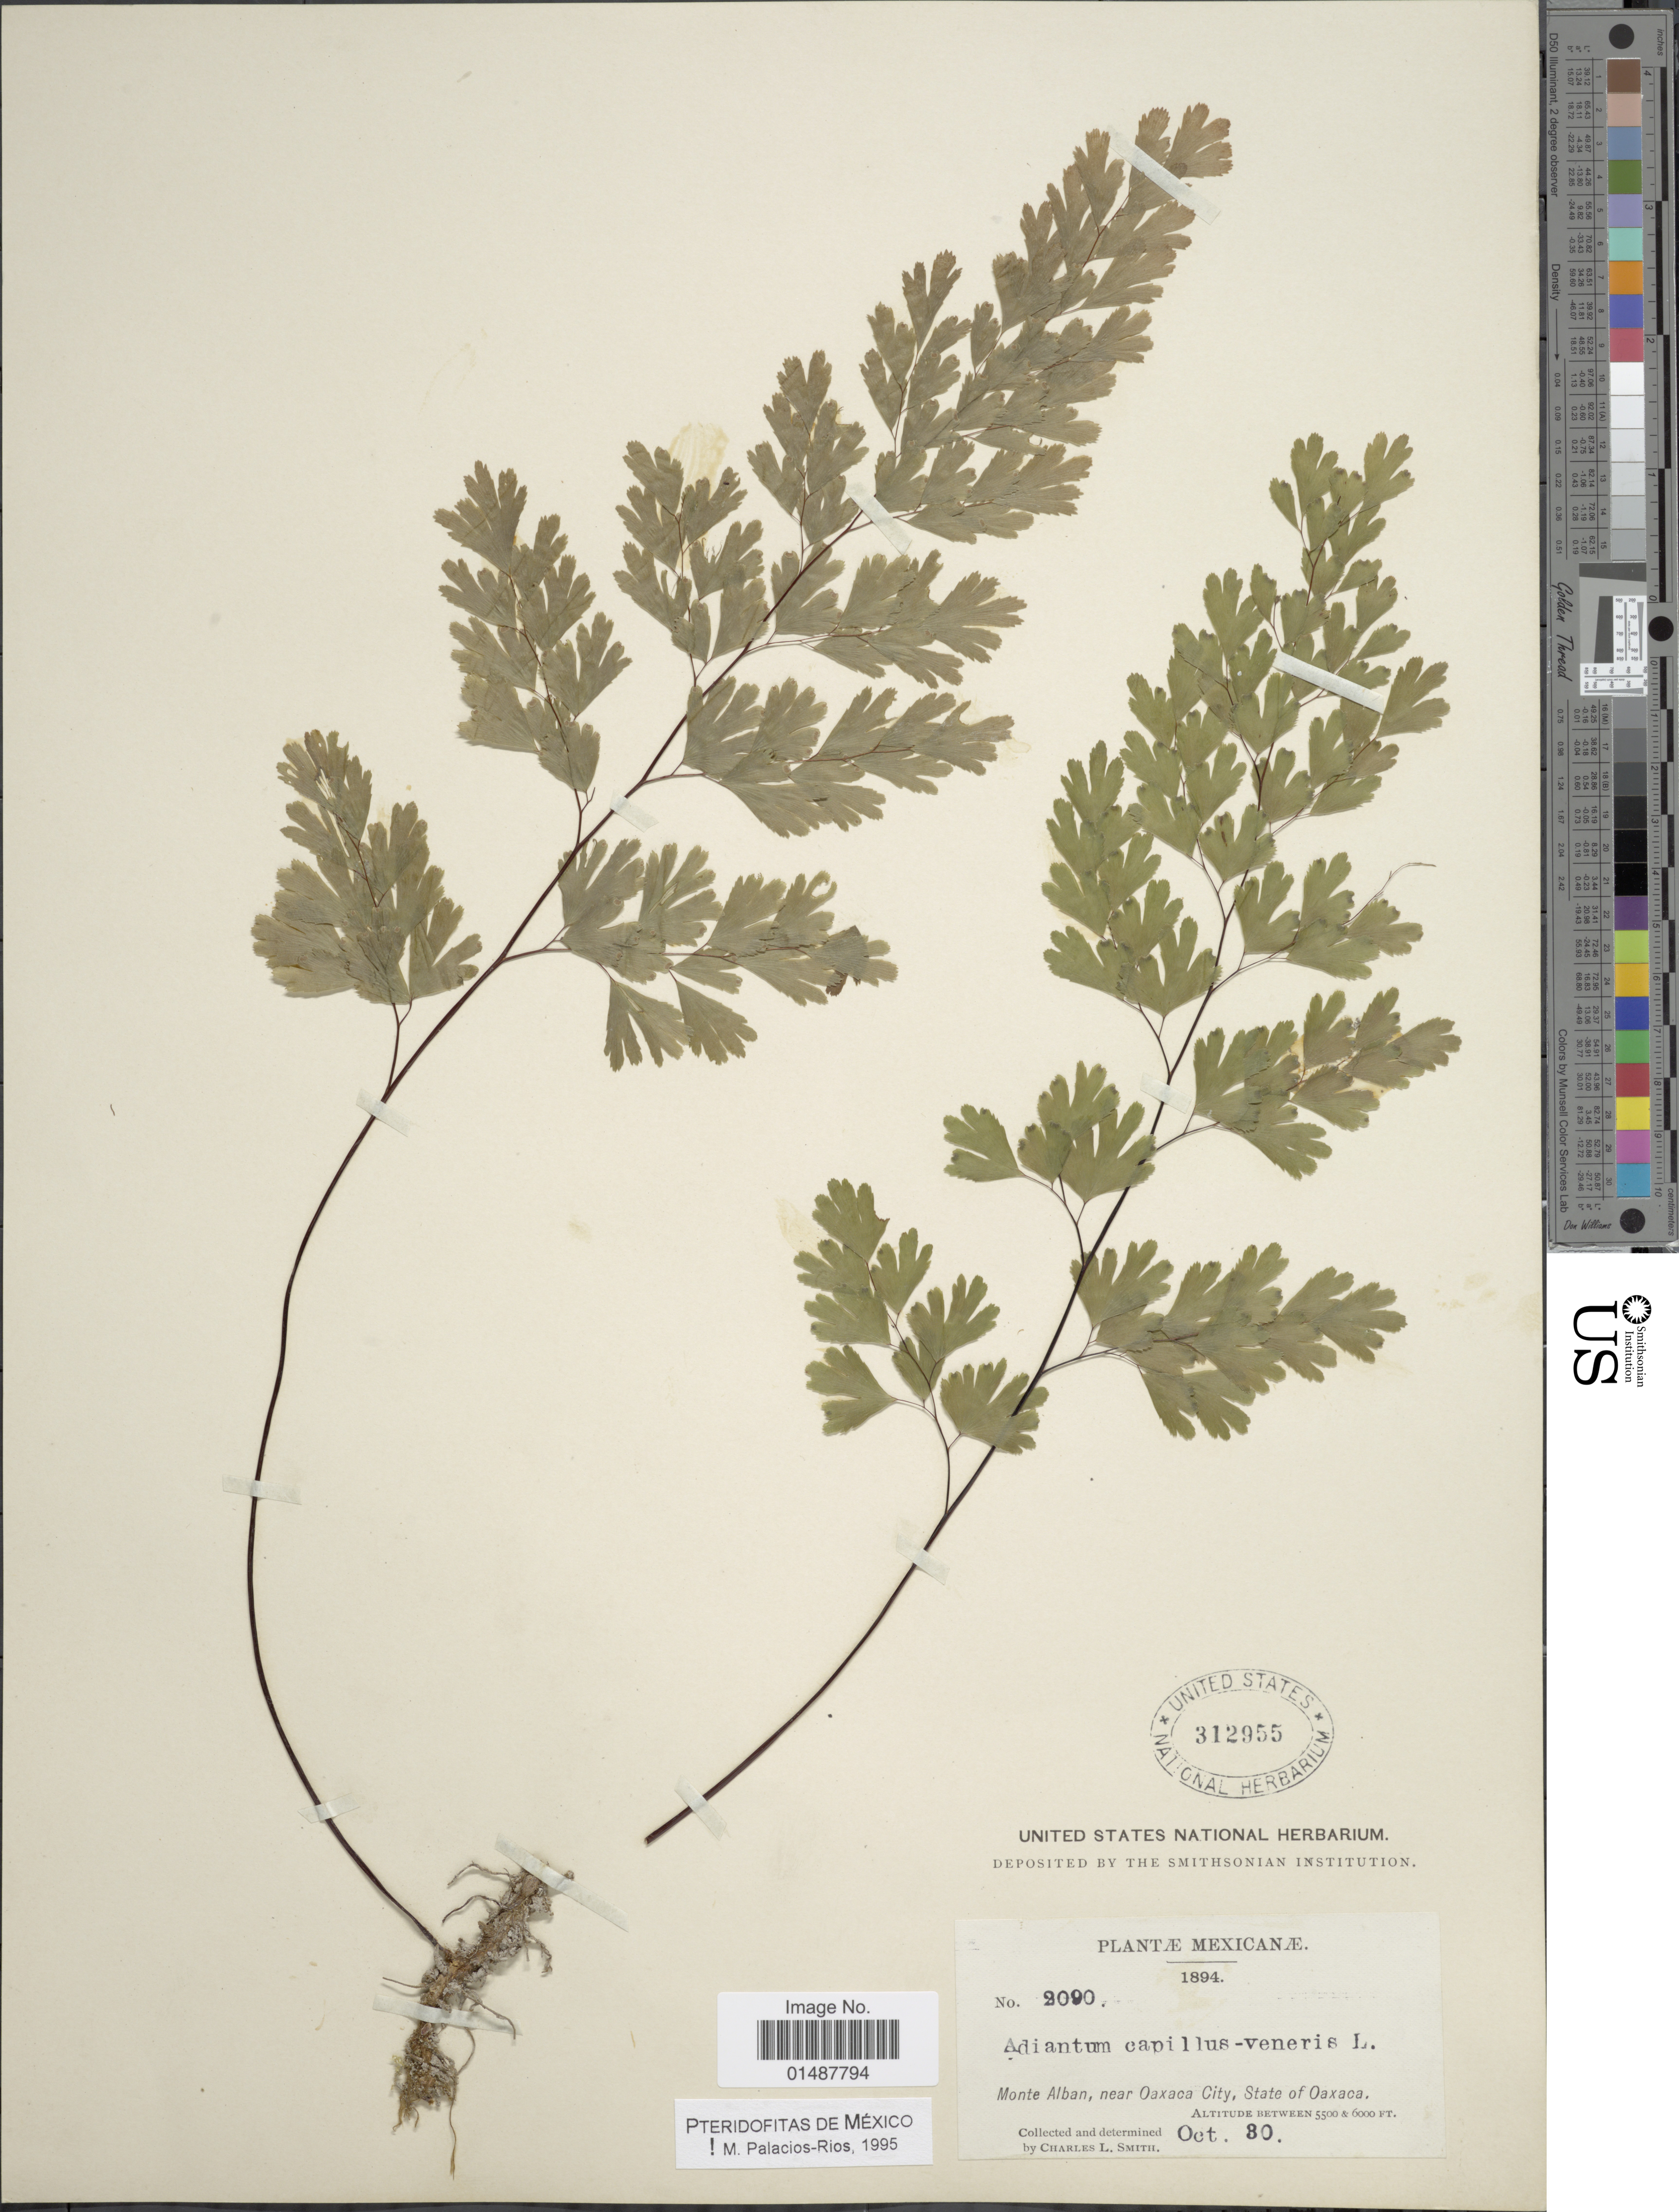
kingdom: Plantae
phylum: Tracheophyta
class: Polypodiopsida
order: Polypodiales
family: Pteridaceae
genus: Adiantum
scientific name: Adiantum capillus-veneris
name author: L.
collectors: C. L. Smith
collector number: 2090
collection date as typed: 80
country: Mexico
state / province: Oaxaca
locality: Monte Alban, near Oaxaca city, State Oaxacana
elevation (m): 1676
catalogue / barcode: US 312955